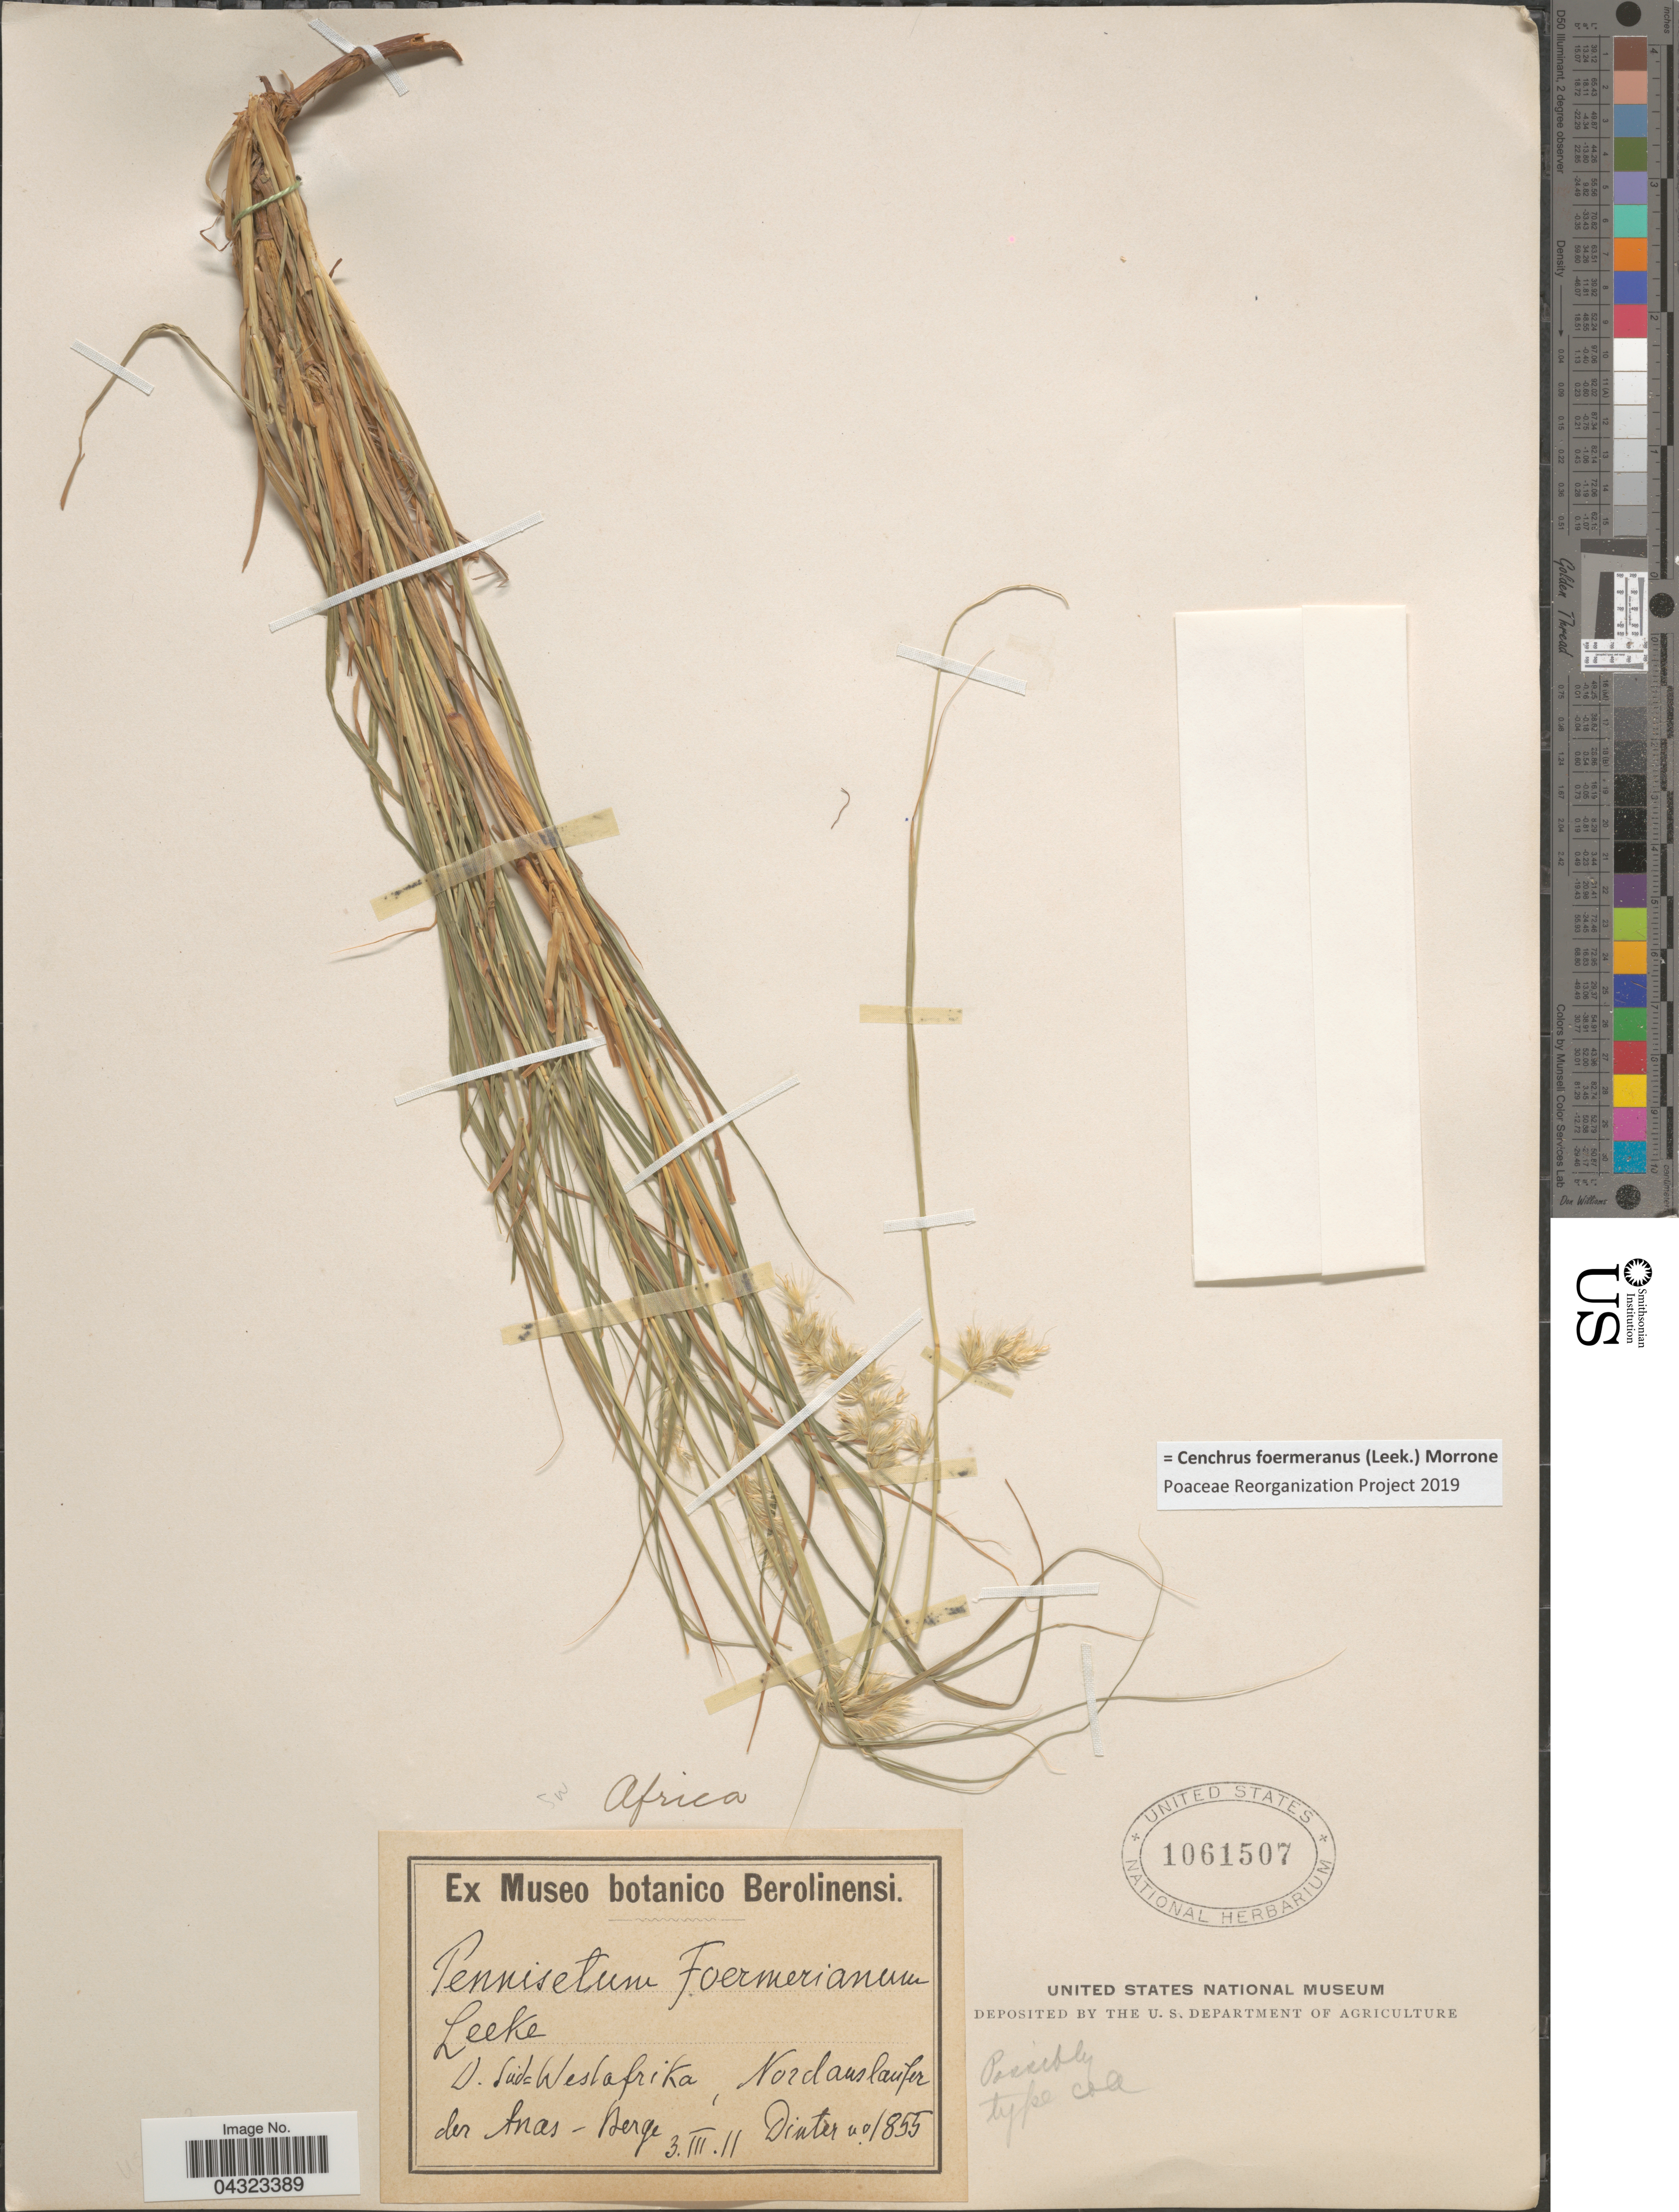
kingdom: Plantae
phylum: Tracheophyta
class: Liliopsida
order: Poales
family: Poaceae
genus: Cenchrus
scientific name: Cenchrus foermeranus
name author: (Leeke) Morrone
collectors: Dinter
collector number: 855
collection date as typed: Transcribed d/m/y: 3/3/11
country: Namibia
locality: D. Süd=Westafrika, Nordauslaufer der Anas-Berge.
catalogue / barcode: US 1061507